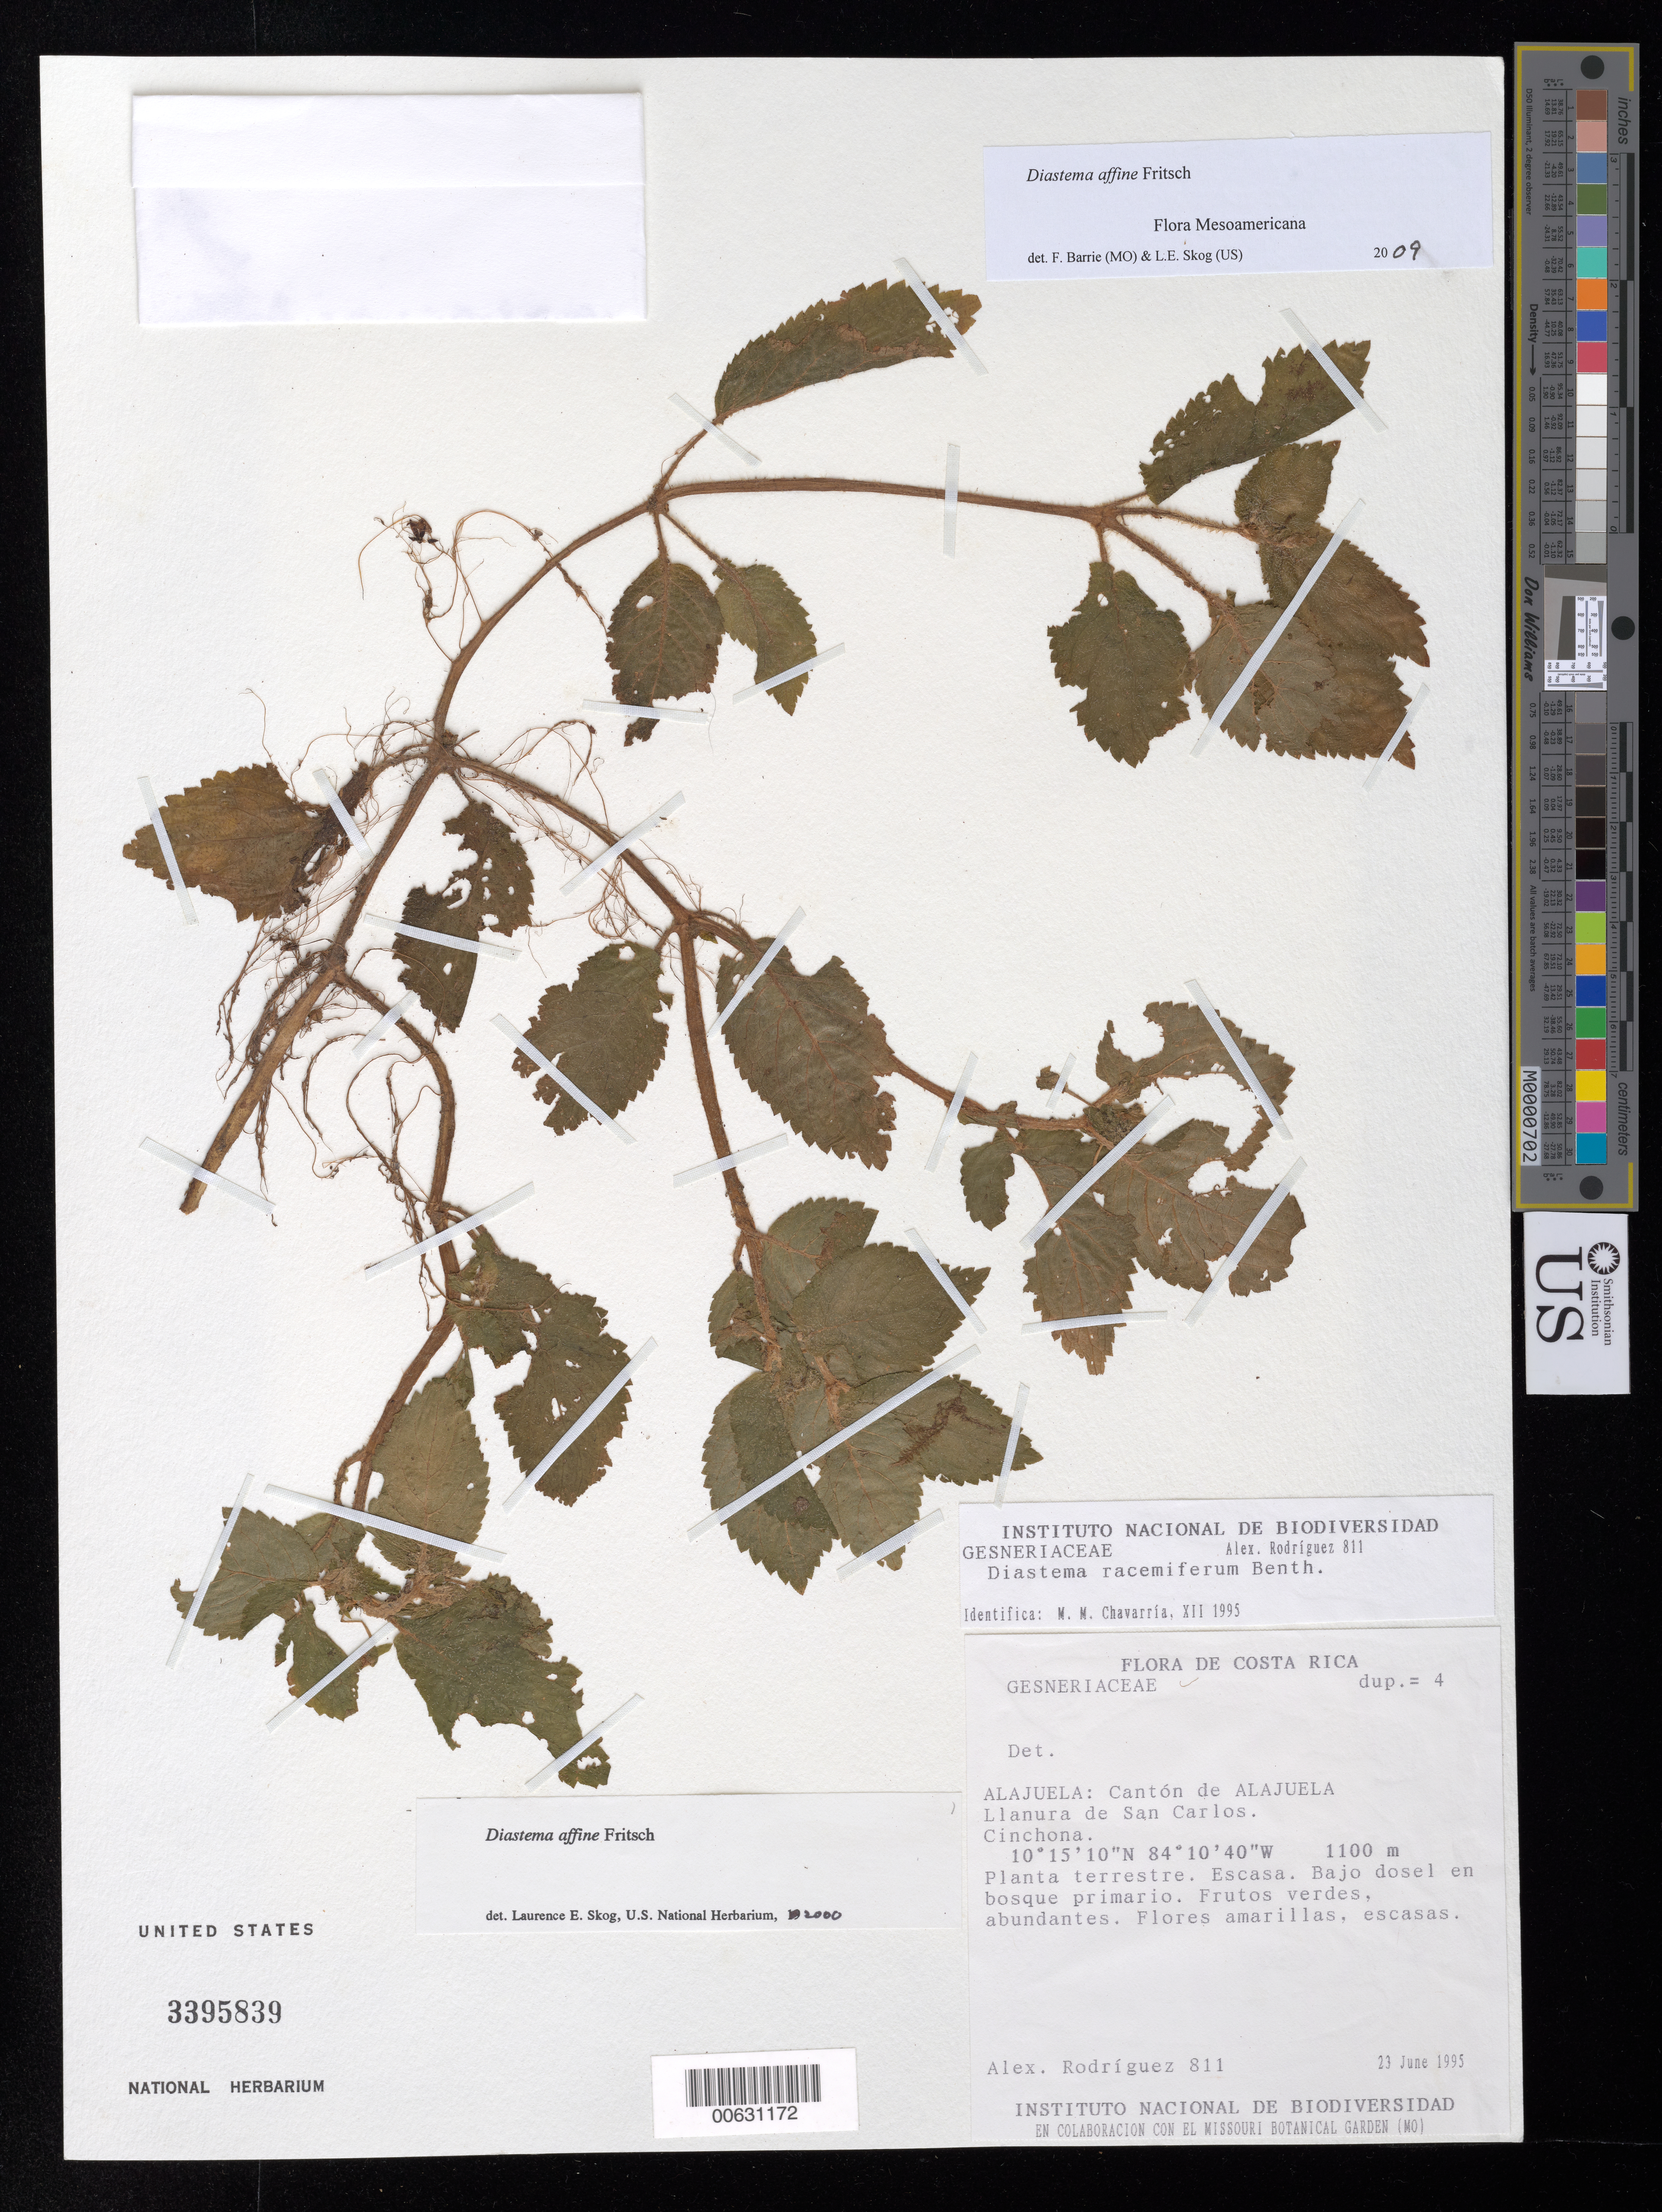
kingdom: Plantae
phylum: Tracheophyta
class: Magnoliopsida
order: Lamiales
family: Gesneriaceae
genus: Diastema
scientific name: Diastema affine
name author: Fritsch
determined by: Skog, Laurence E.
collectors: A. Rodríguez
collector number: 811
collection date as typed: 23 Jun 1995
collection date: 1995-06-23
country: Costa Rica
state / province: Alajuela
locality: Cantón de Alajuela, Llanura de San Carlos, Cinchona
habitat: bajo dosel en bosque primario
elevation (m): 1100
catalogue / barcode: US 3395839